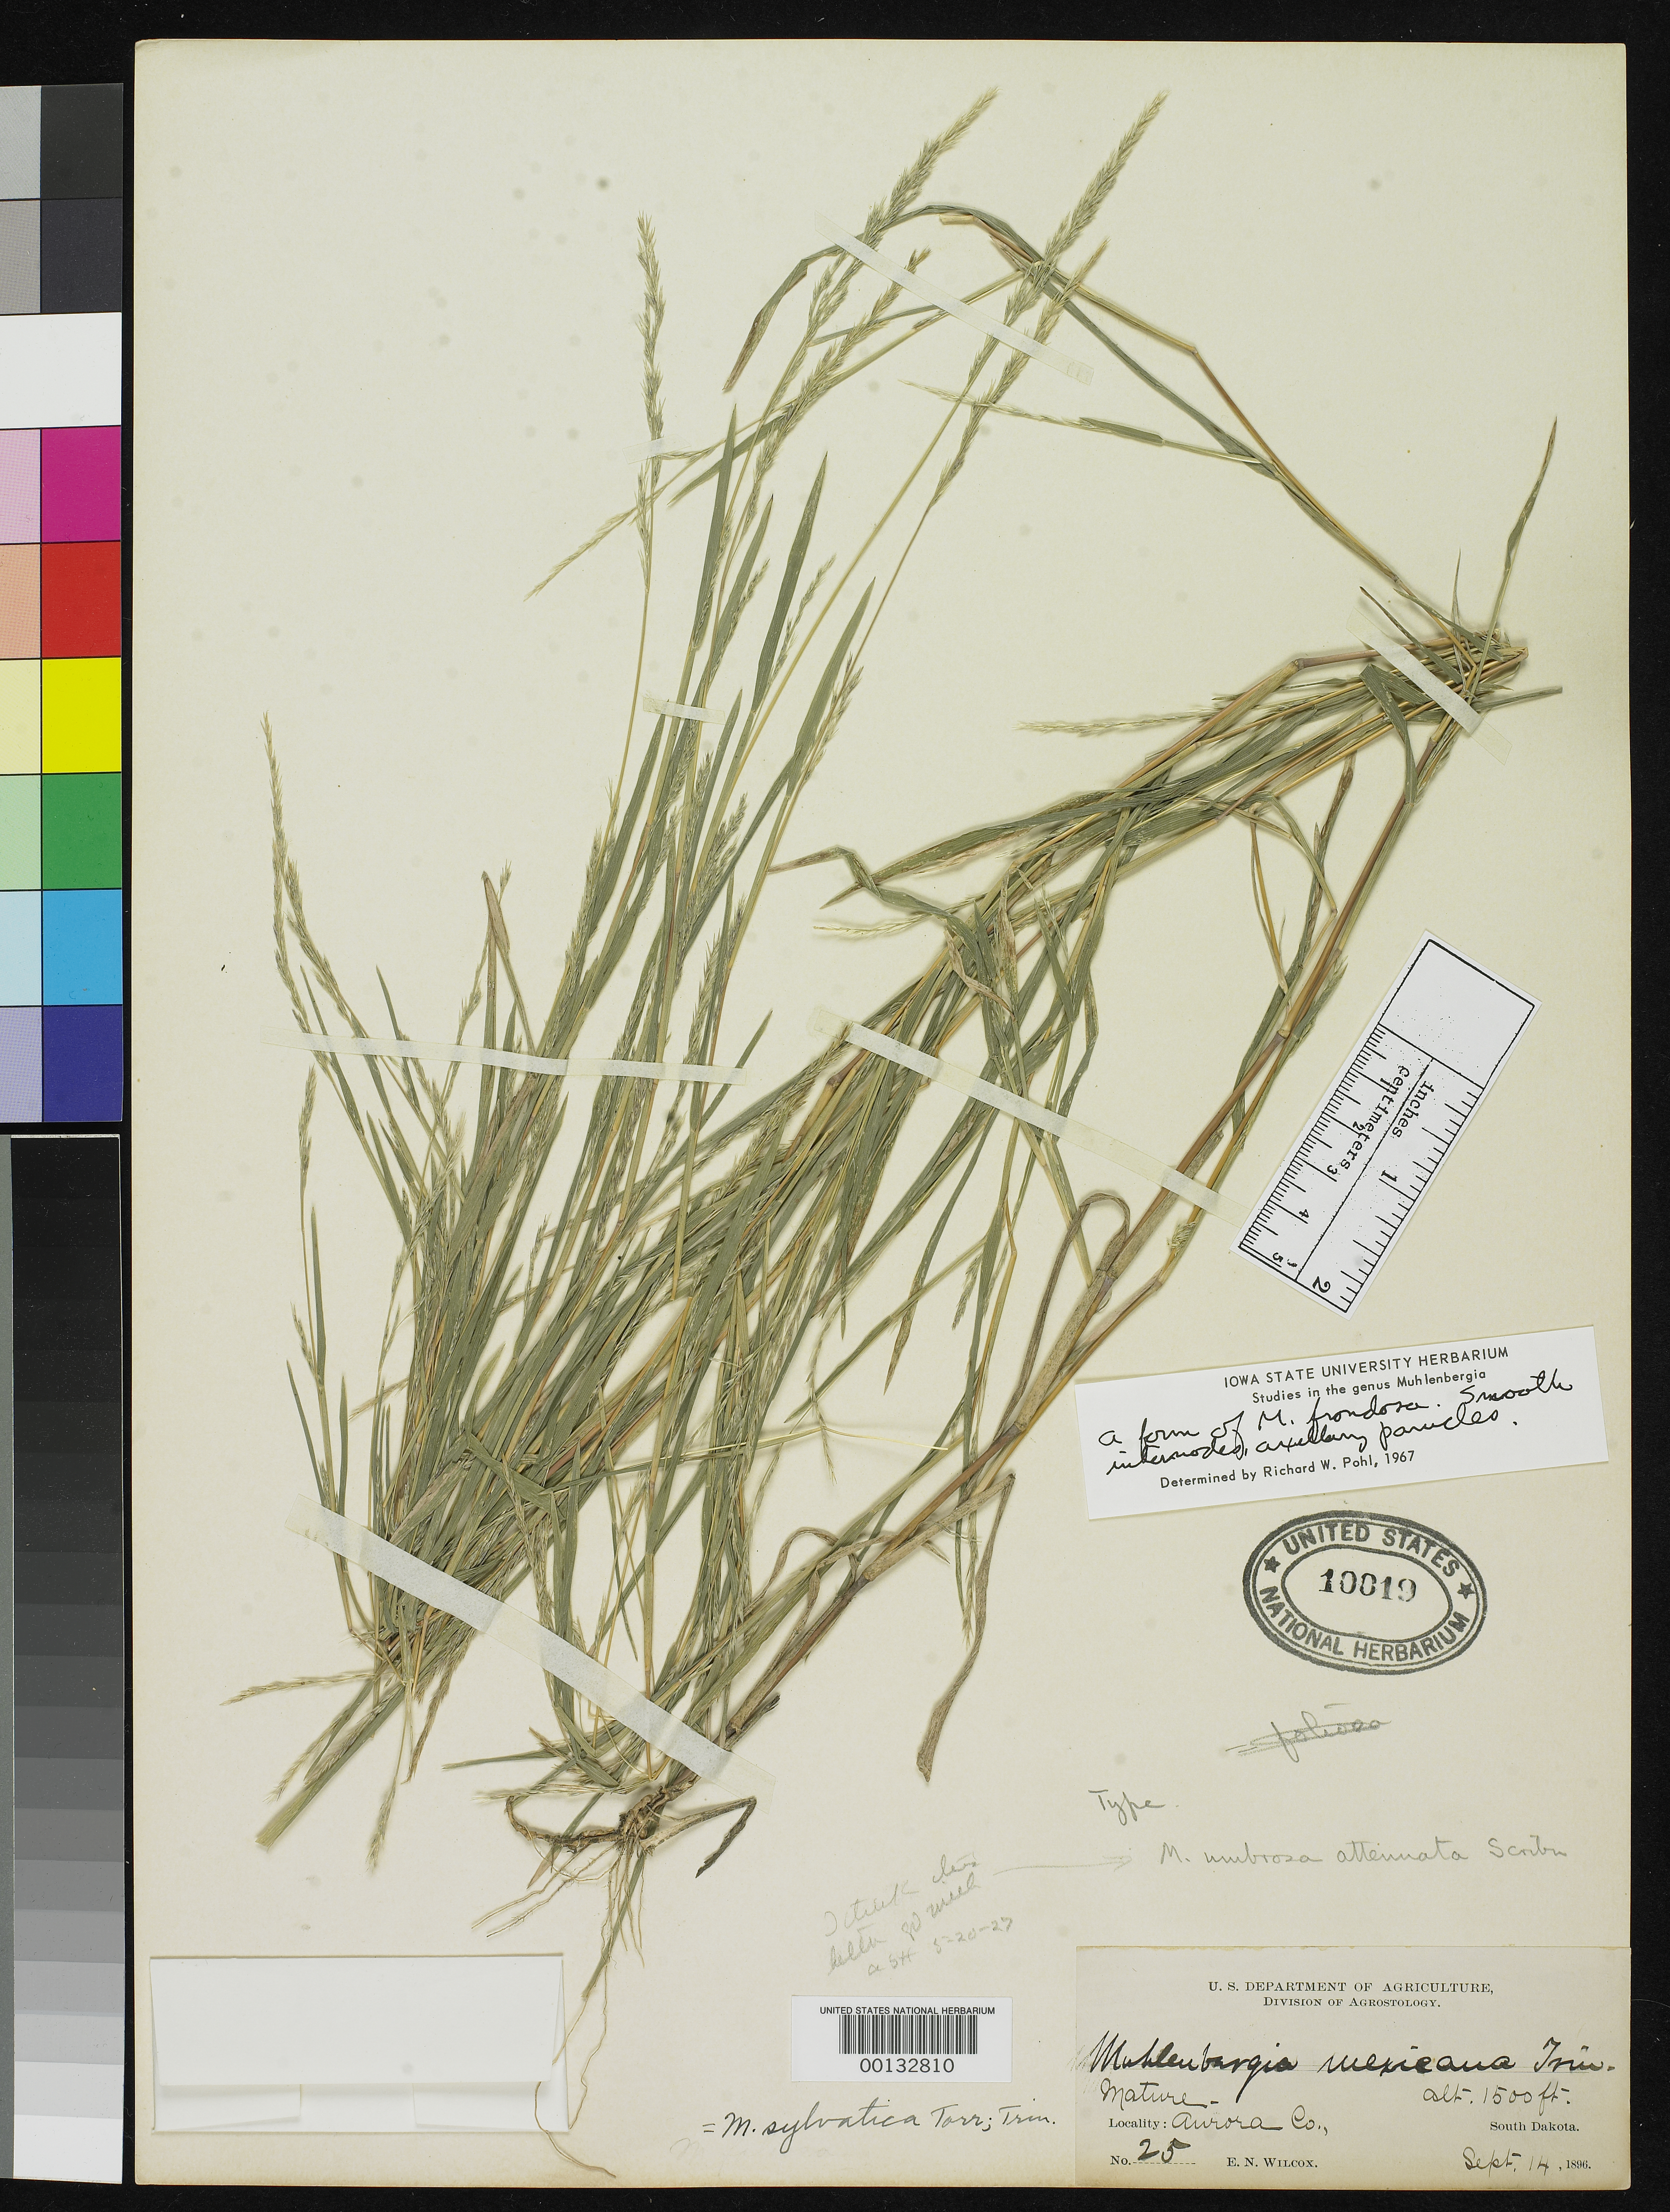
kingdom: Plantae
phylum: Tracheophyta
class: Liliopsida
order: Poales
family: Poaceae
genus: Muhlenbergia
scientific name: Muhlenbergia umbrosa subsp. attenuata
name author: Scribn.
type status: Holotype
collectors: E. Wilcox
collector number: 25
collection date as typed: Sept. 14, 1896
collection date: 1896-09-14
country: United States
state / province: South Dakota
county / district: Aurora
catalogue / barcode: US 10019